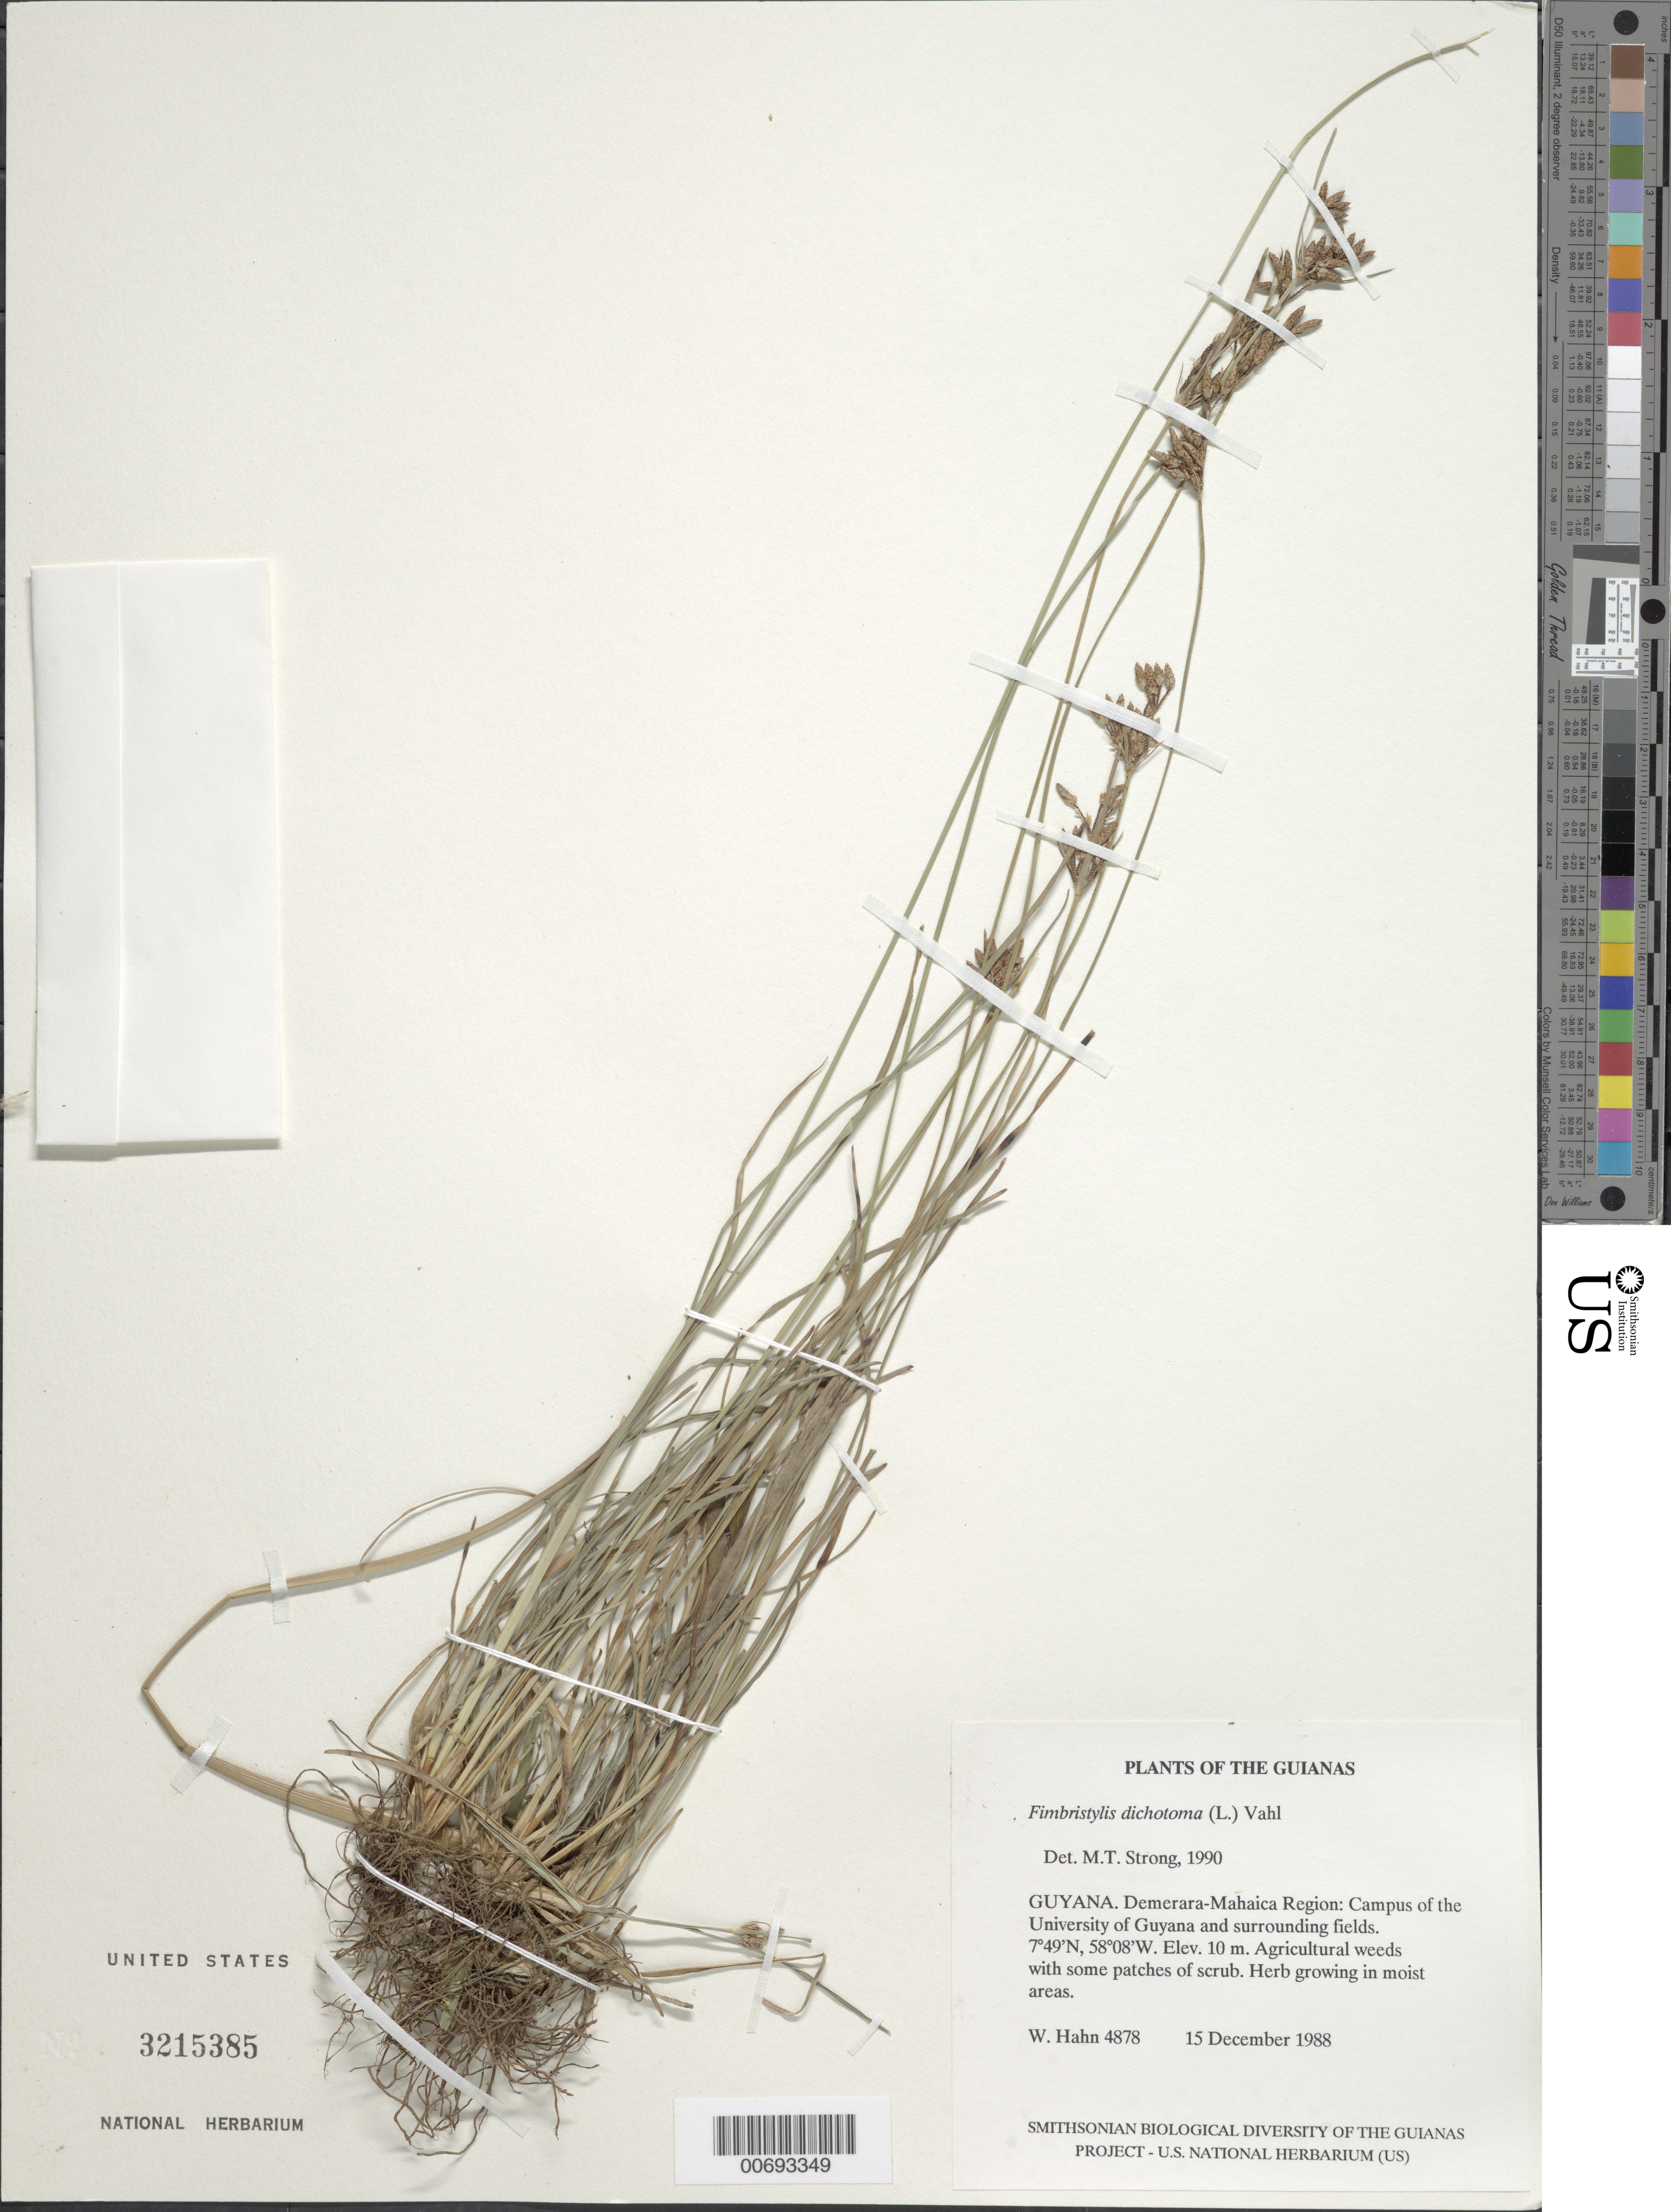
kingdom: Plantae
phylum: Tracheophyta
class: Liliopsida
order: Poales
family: Cyperaceae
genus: Fimbristylis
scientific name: Fimbristylis dichotoma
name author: (L.) Vahl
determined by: Strong, M. T., (US), Smithsonian Institution - National Museum of Natural History (UNITED STATES)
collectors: W. Hahn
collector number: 4878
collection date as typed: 15 December 1988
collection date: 1988-12-15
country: Guyana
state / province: Demerara-Mahaica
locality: Campus of the University of Guyana and surrounding fields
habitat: Agricultural weeds with some patches of scrub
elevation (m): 10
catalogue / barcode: US 3215385